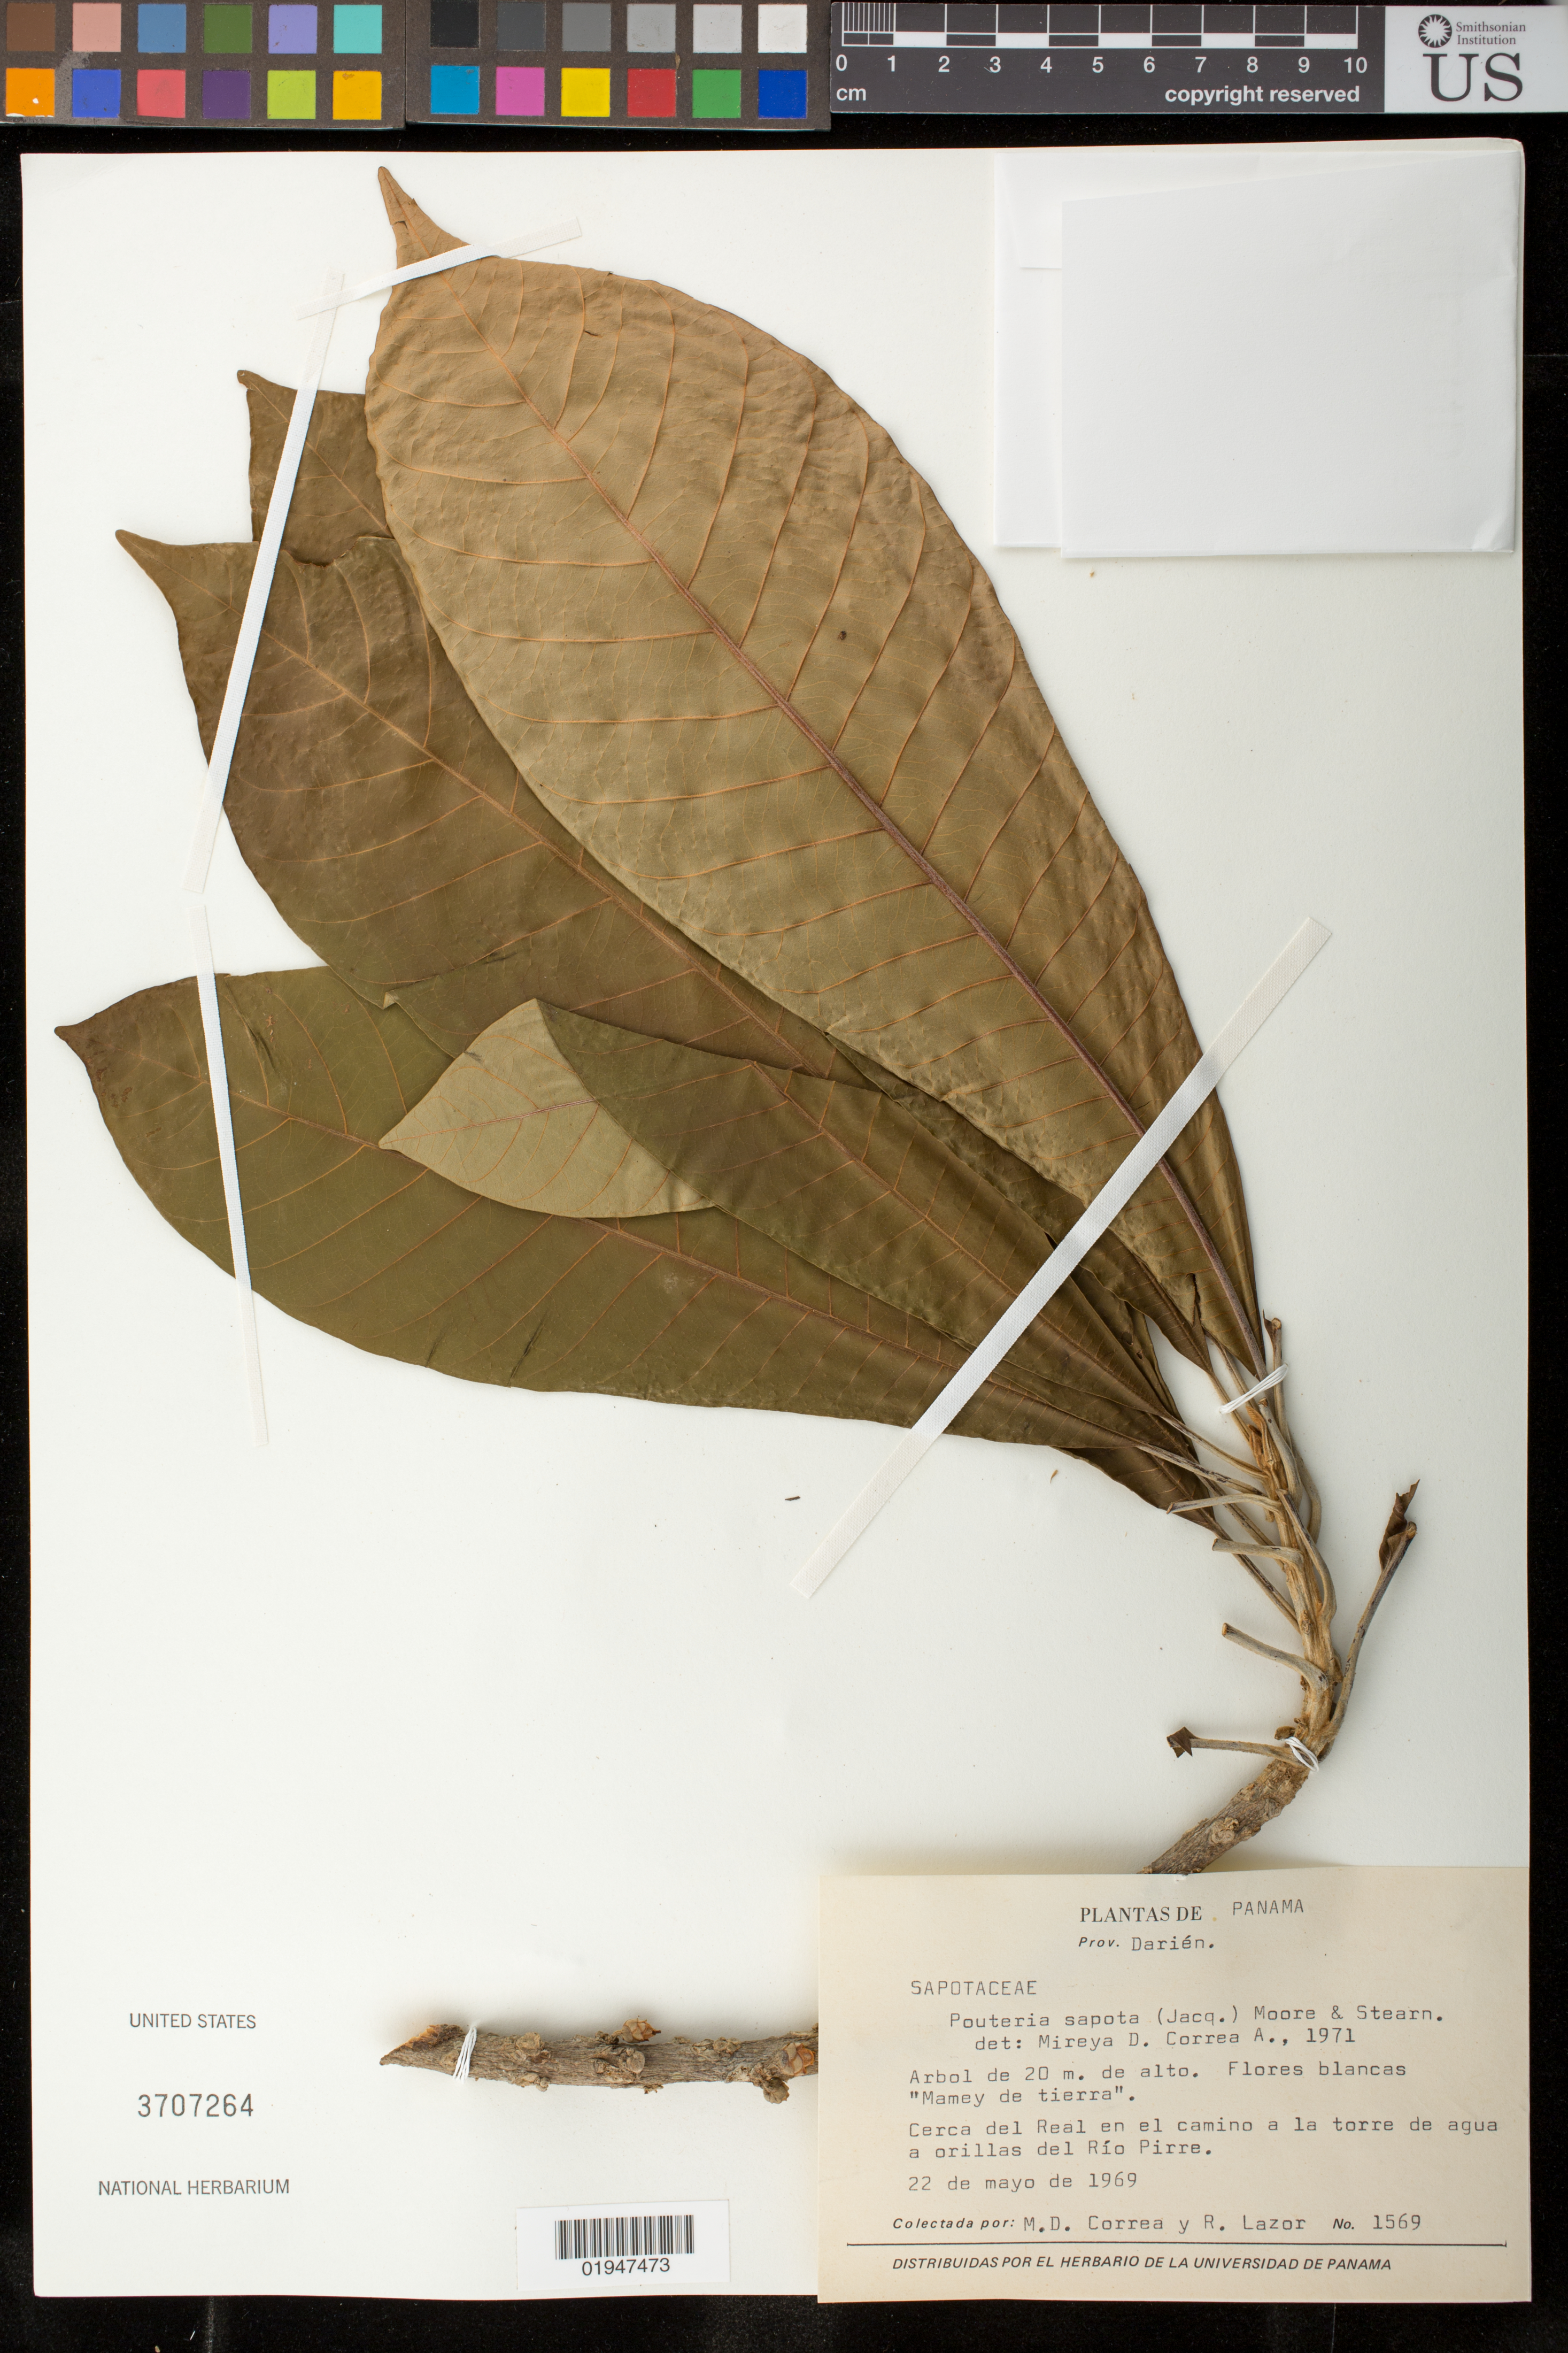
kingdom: Plantae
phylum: Tracheophyta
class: Magnoliopsida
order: Ericales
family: Sapotaceae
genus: Pouteria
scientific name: Pouteria sapota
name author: (Jacq.) H.E. Moore & Stearn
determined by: Corrêa-A., M. D.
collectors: M. D. Corrêa-A. & R. L. Lazor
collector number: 1569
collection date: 1969-05-22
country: Panama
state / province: Darién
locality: Circa del Real en el camino a la torre de agua a orillas del Río Pirre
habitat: En el camino a la torre de agua a orillas del río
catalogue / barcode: US 3707264